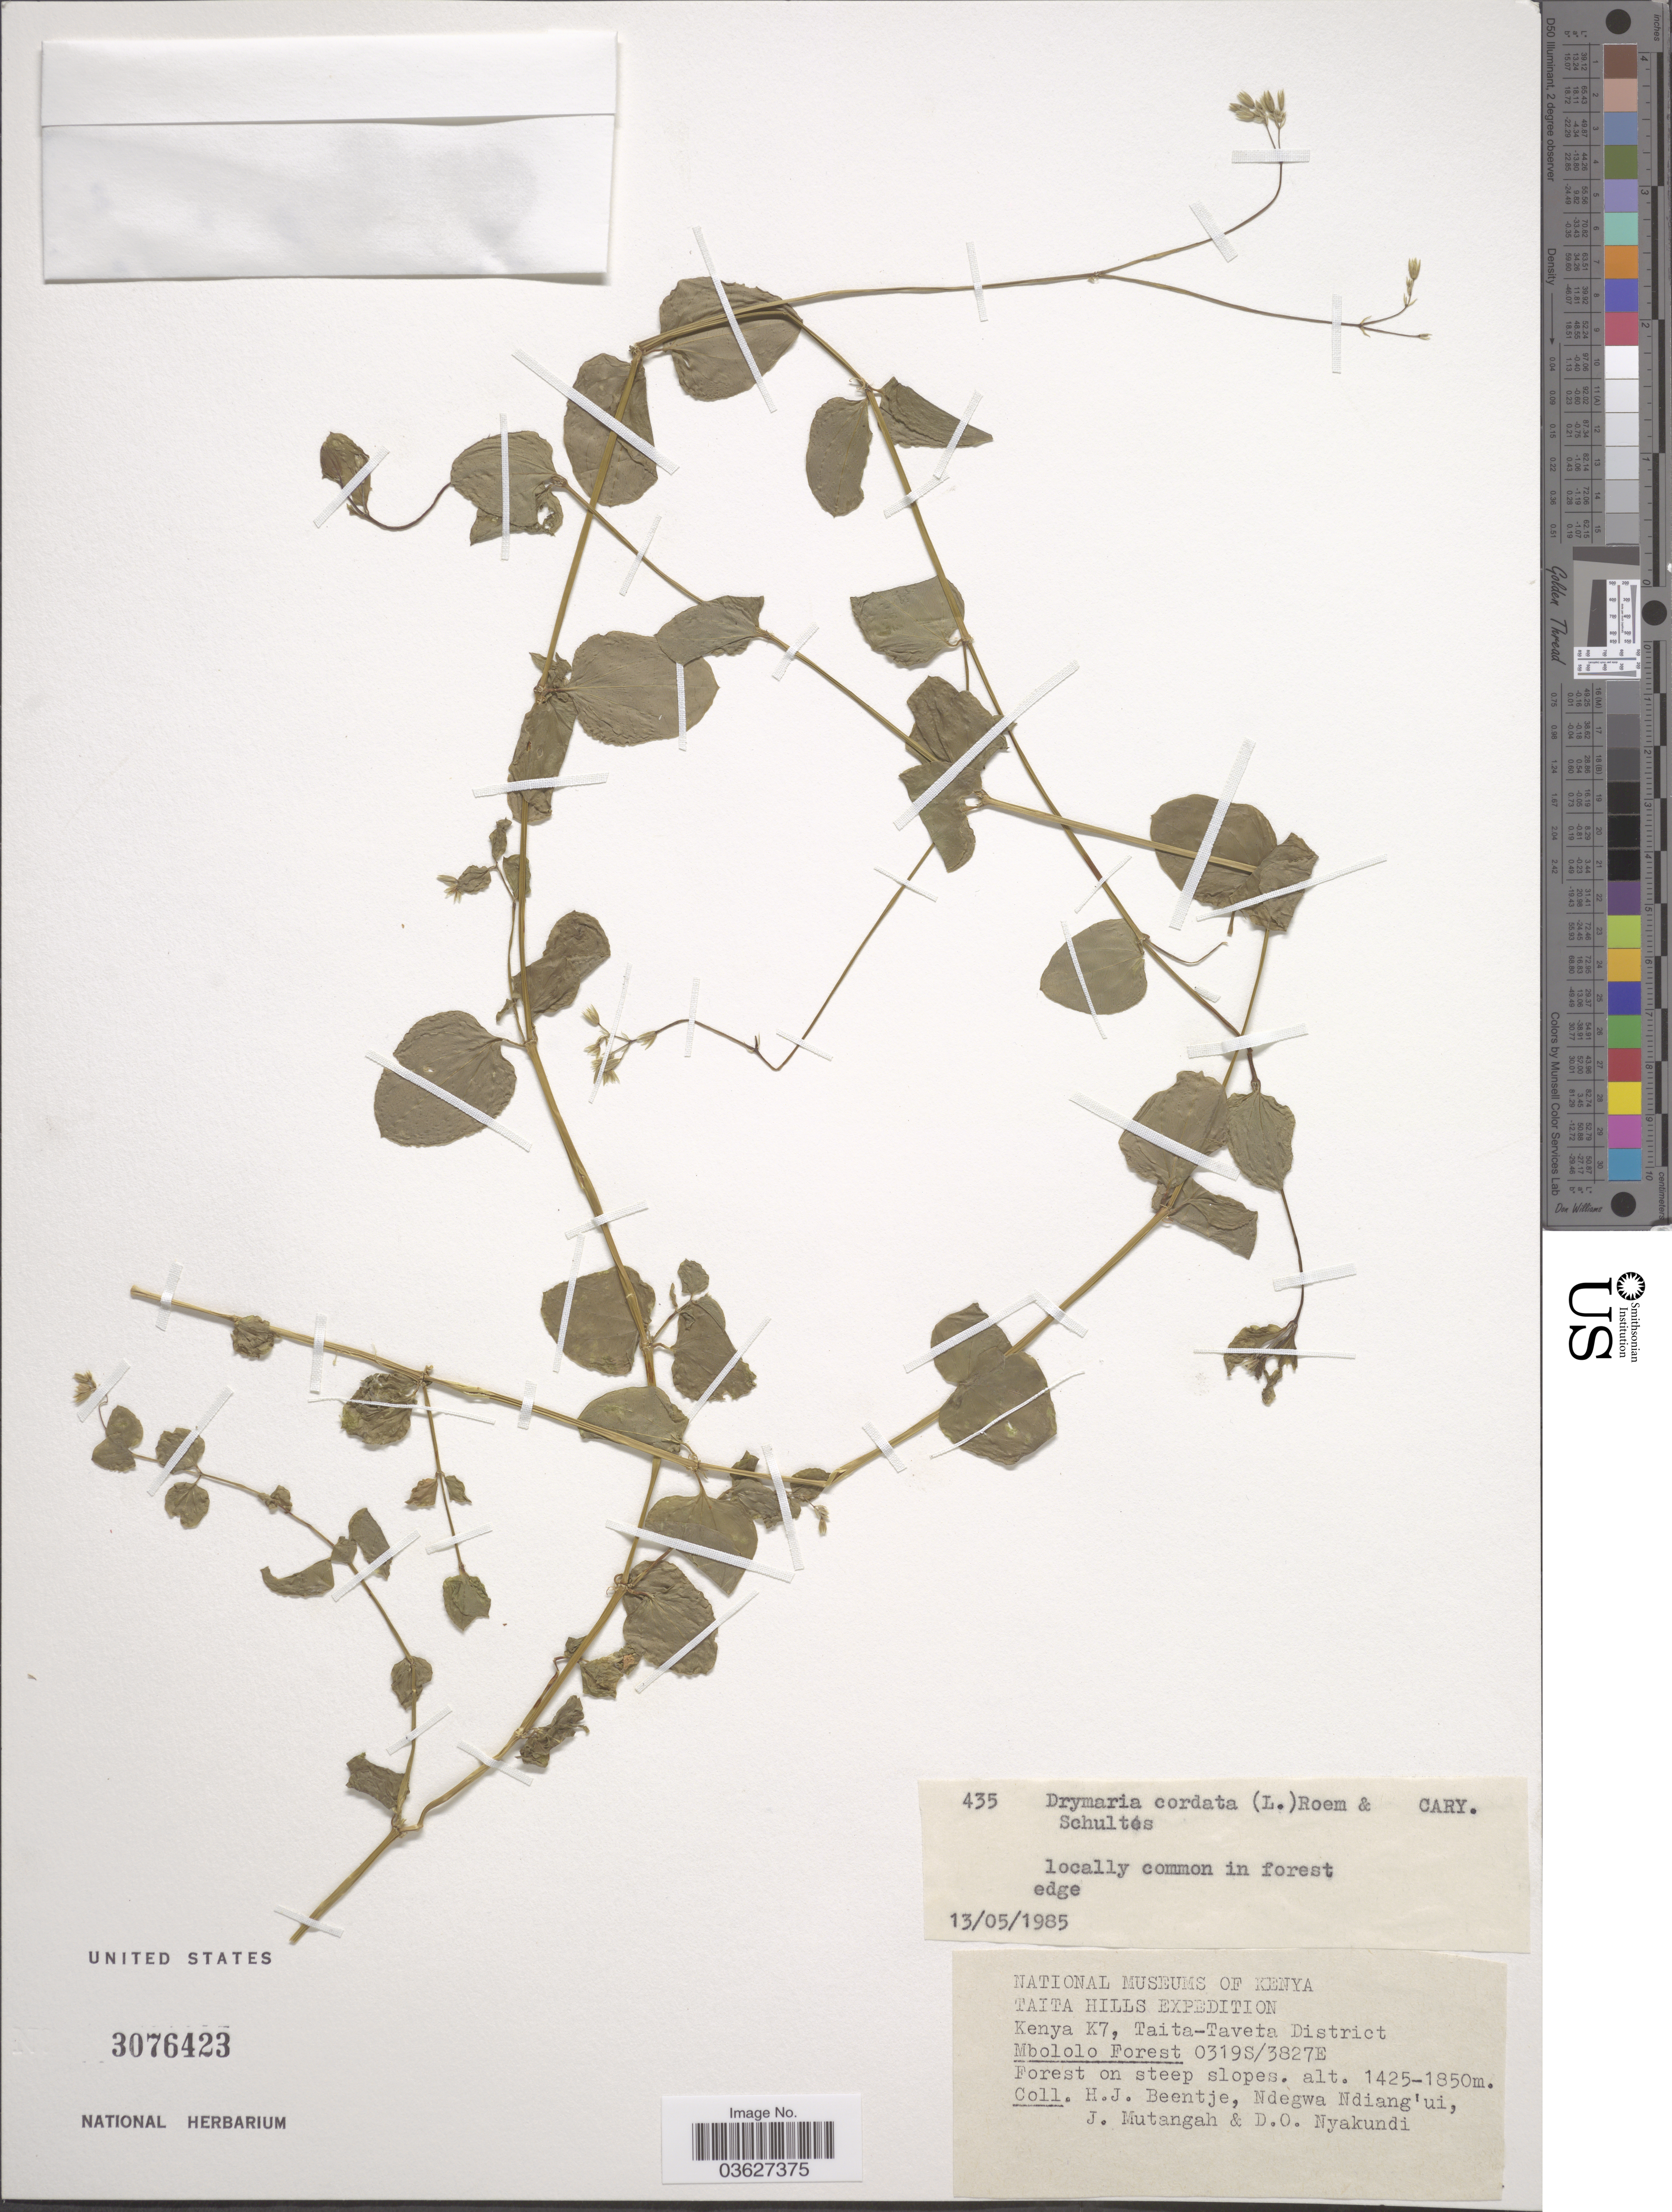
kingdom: Plantae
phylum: Tracheophyta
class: Magnoliopsida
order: Caryophyllales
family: Caryophyllaceae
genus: Drymaria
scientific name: Drymaria cordata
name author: (L.) Willd. ex Schult.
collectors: H. J. Beentje, Ndegwa Ndiang'ui, J. Mutangah & D. Nyakundi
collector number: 435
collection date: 1985-05-13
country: Kenya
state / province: Taita Taveta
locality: Taita Hills. Kenya K7, Taita-Taveta District. Mbololo Forest.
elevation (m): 1425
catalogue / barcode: US 3076423